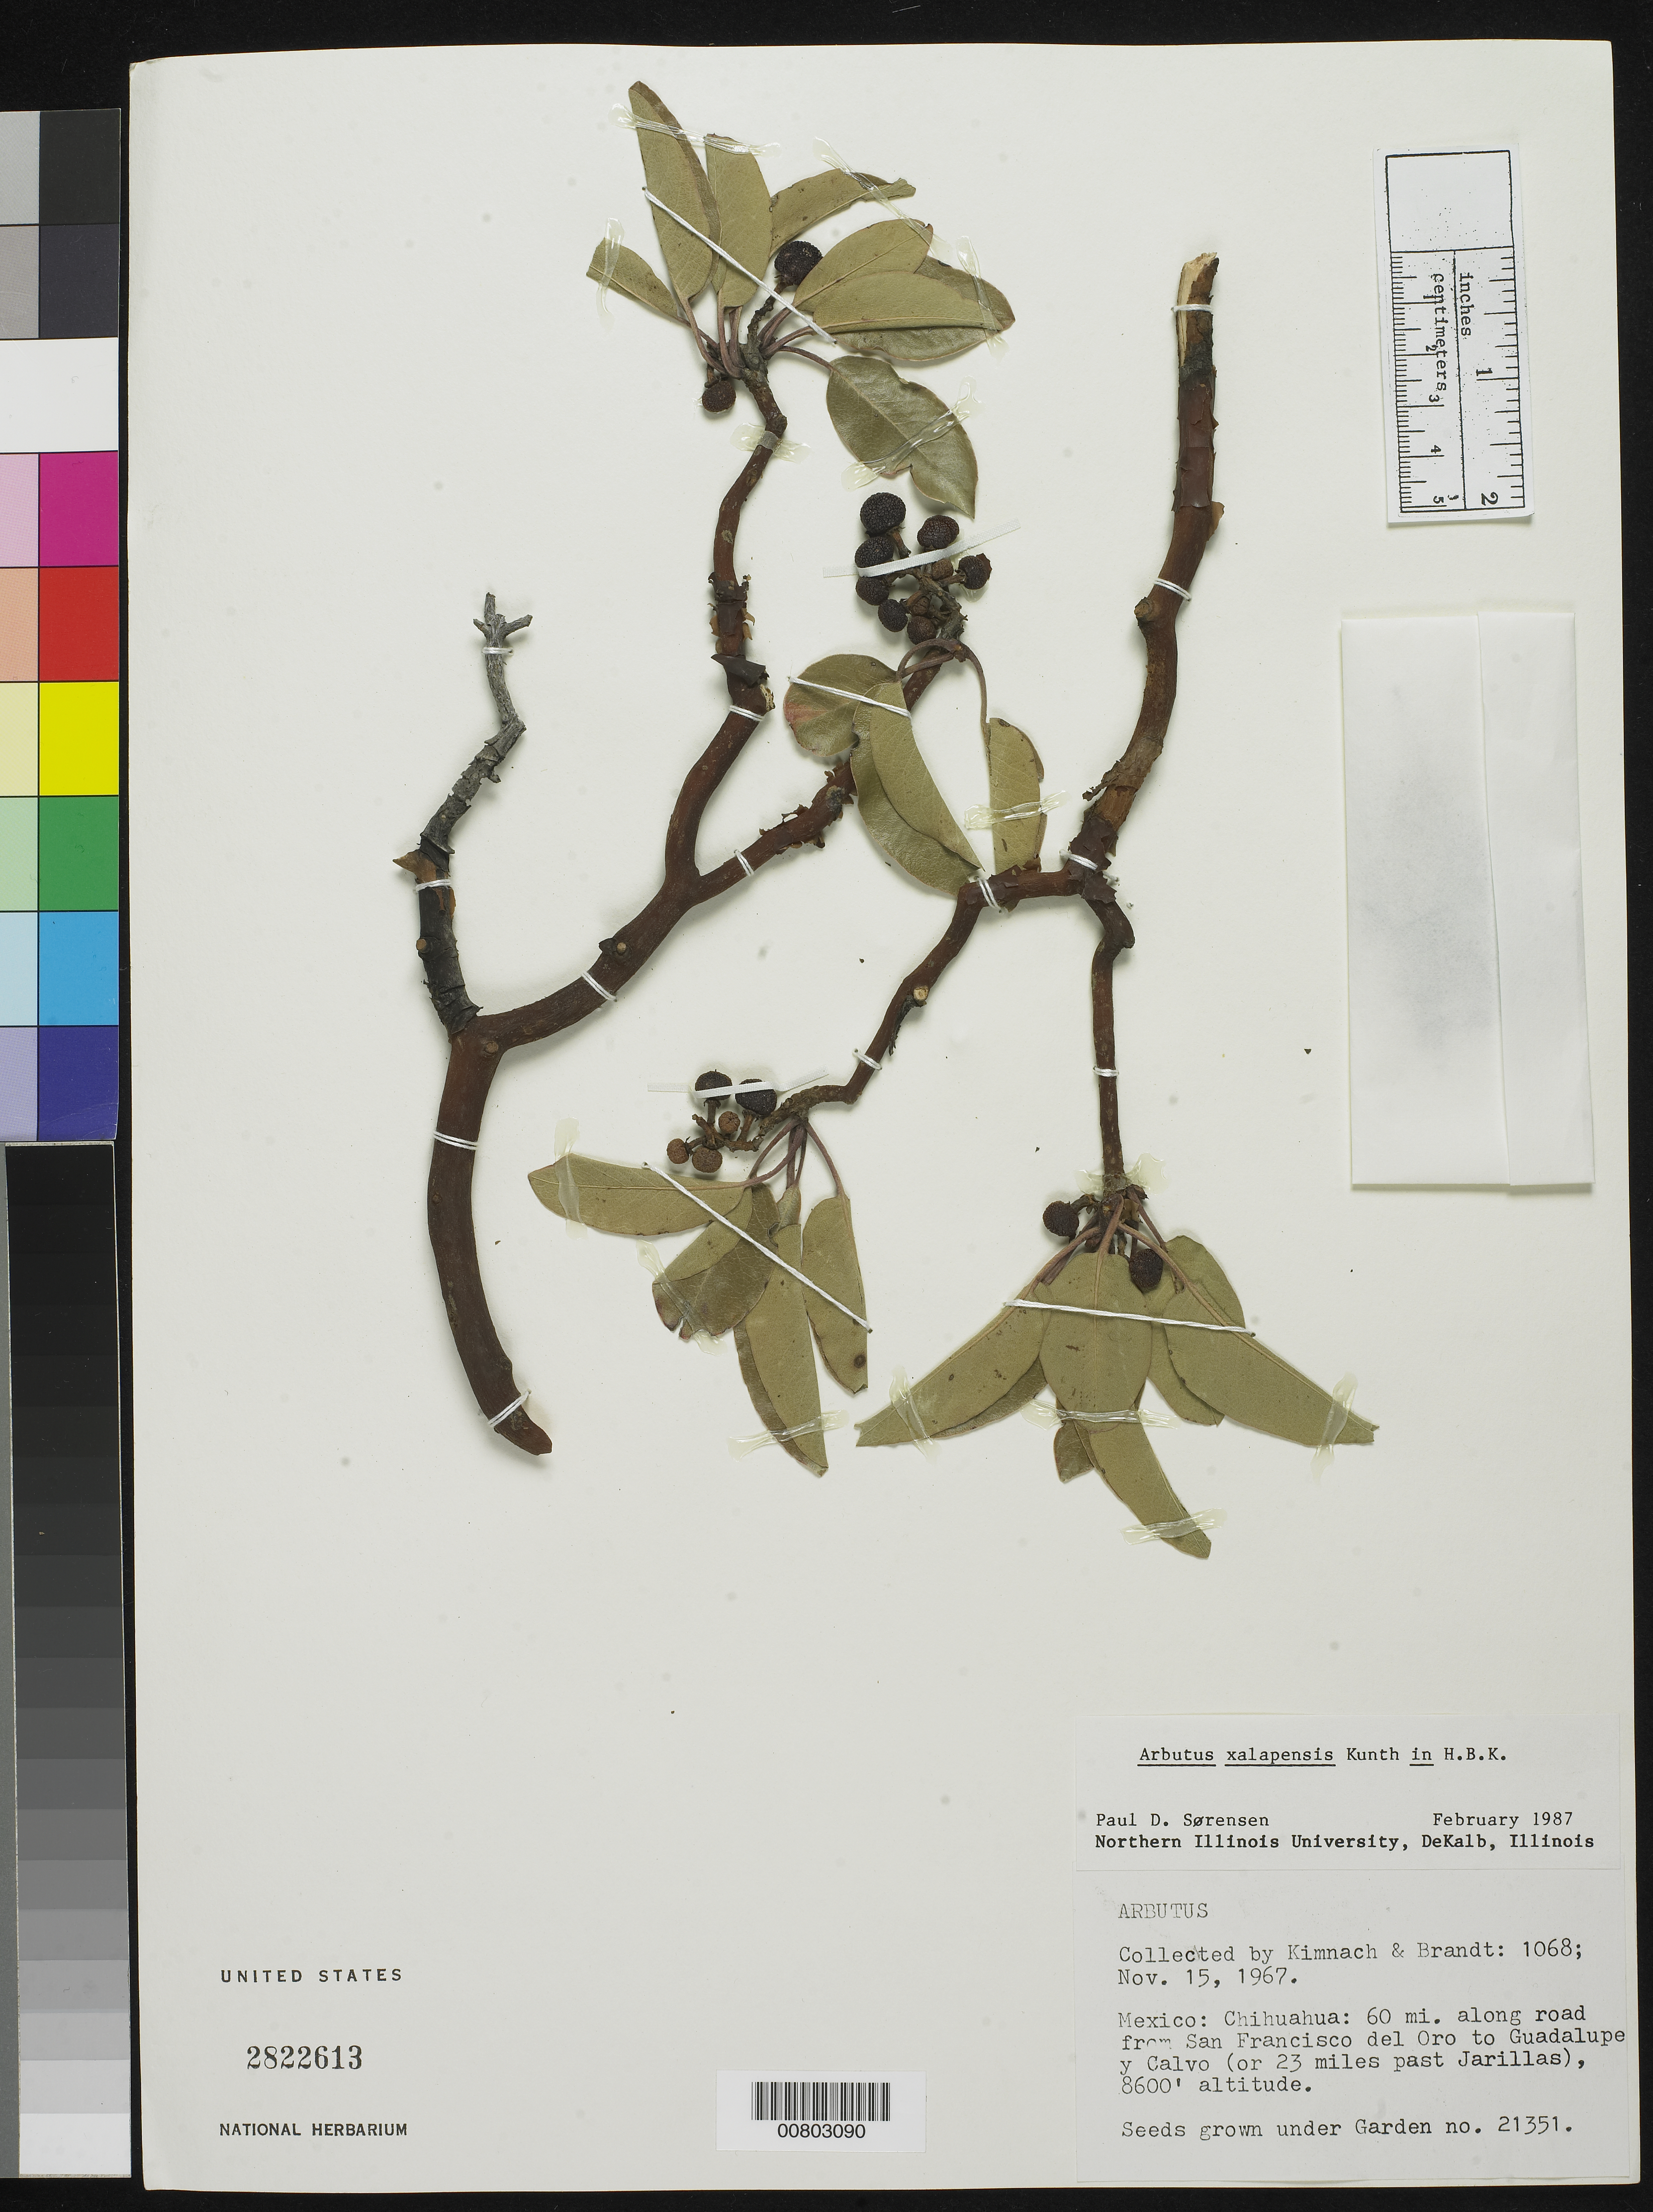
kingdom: Plantae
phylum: Tracheophyta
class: Magnoliopsida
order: Ericales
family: Ericaceae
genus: Arbutus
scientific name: Arbutus xalapensis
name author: Kunth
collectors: M. W. Kimnach & -. Brandt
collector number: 1068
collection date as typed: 15 Nov 1967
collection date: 1967-11-15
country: Mexico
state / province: Chihuahua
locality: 60 mi. along road from San Francisco del Oro to Guadalupe y Calvo (or 23 miles past Jarillas), Chihuahua.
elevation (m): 2621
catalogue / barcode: US 2822613